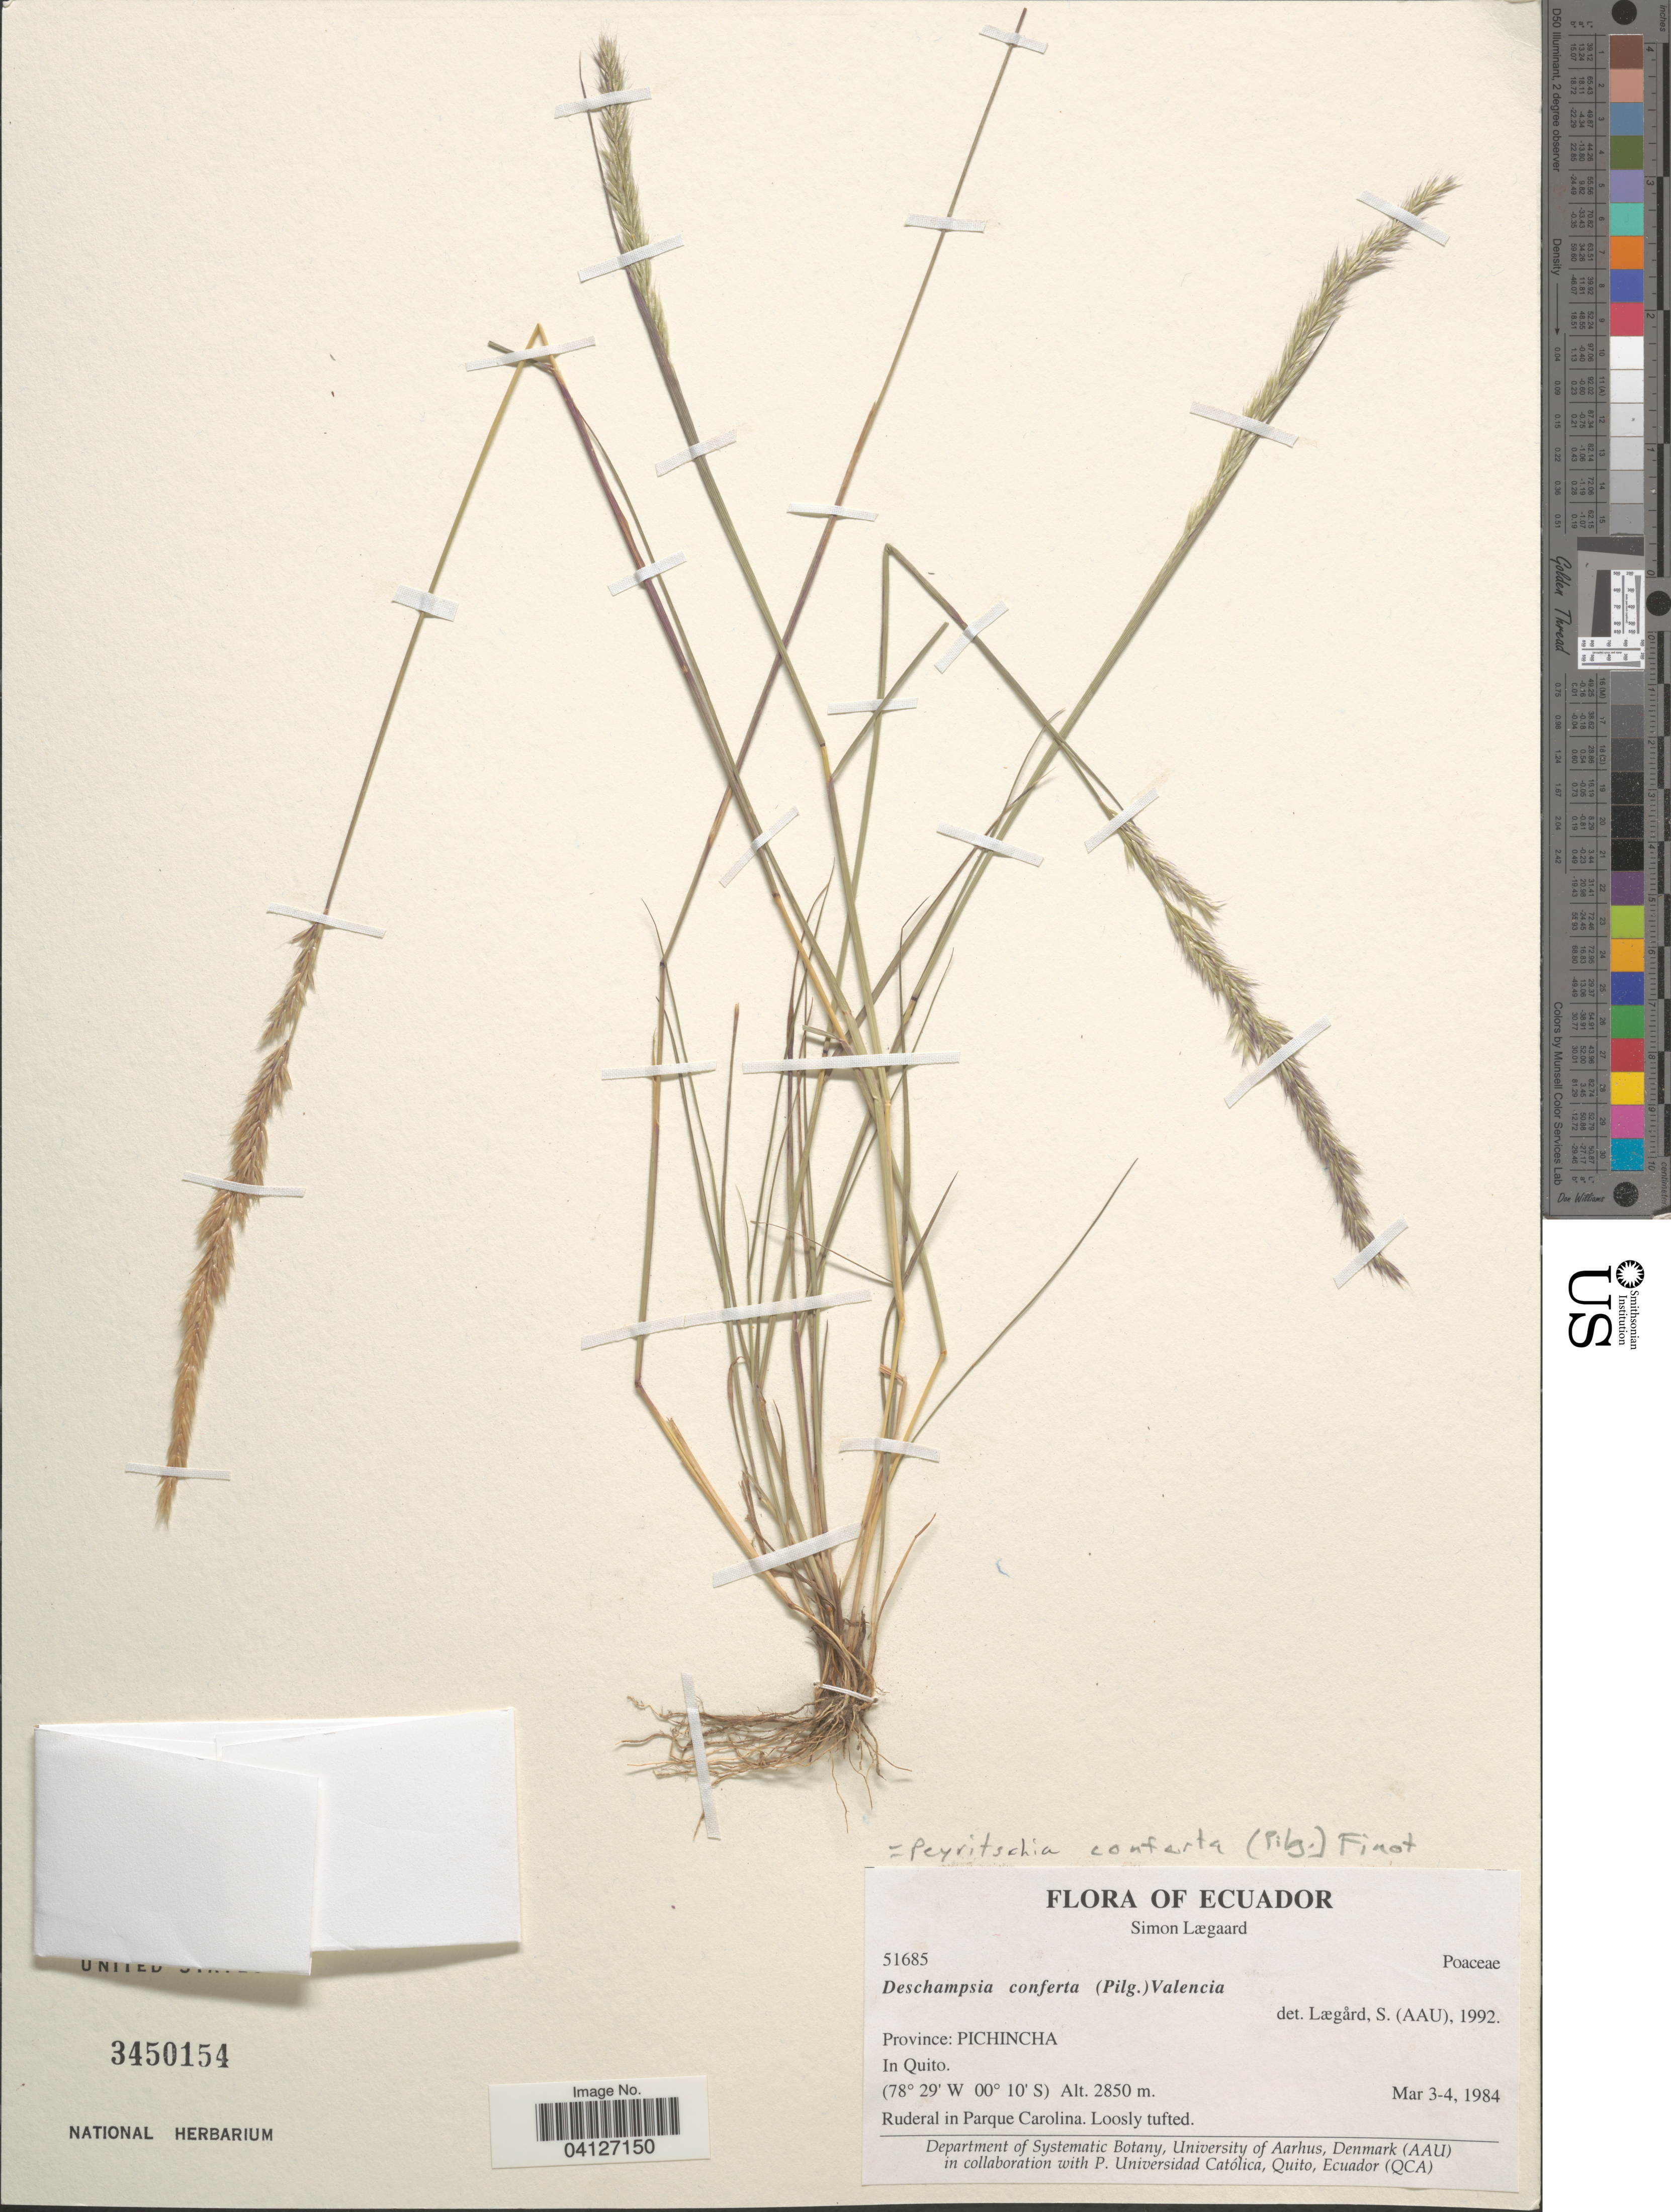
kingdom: Plantae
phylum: Tracheophyta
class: Liliopsida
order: Poales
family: Poaceae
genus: Deschampsia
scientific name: Deschampsia conferta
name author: (Pilg.) Valencia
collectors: S. Lægaard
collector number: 51685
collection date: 1984-03-03/1984-03-04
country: Ecuador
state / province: Pichincha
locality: In Quito. Ruderal in Parque Carolina.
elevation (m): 2850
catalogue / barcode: US 3450154